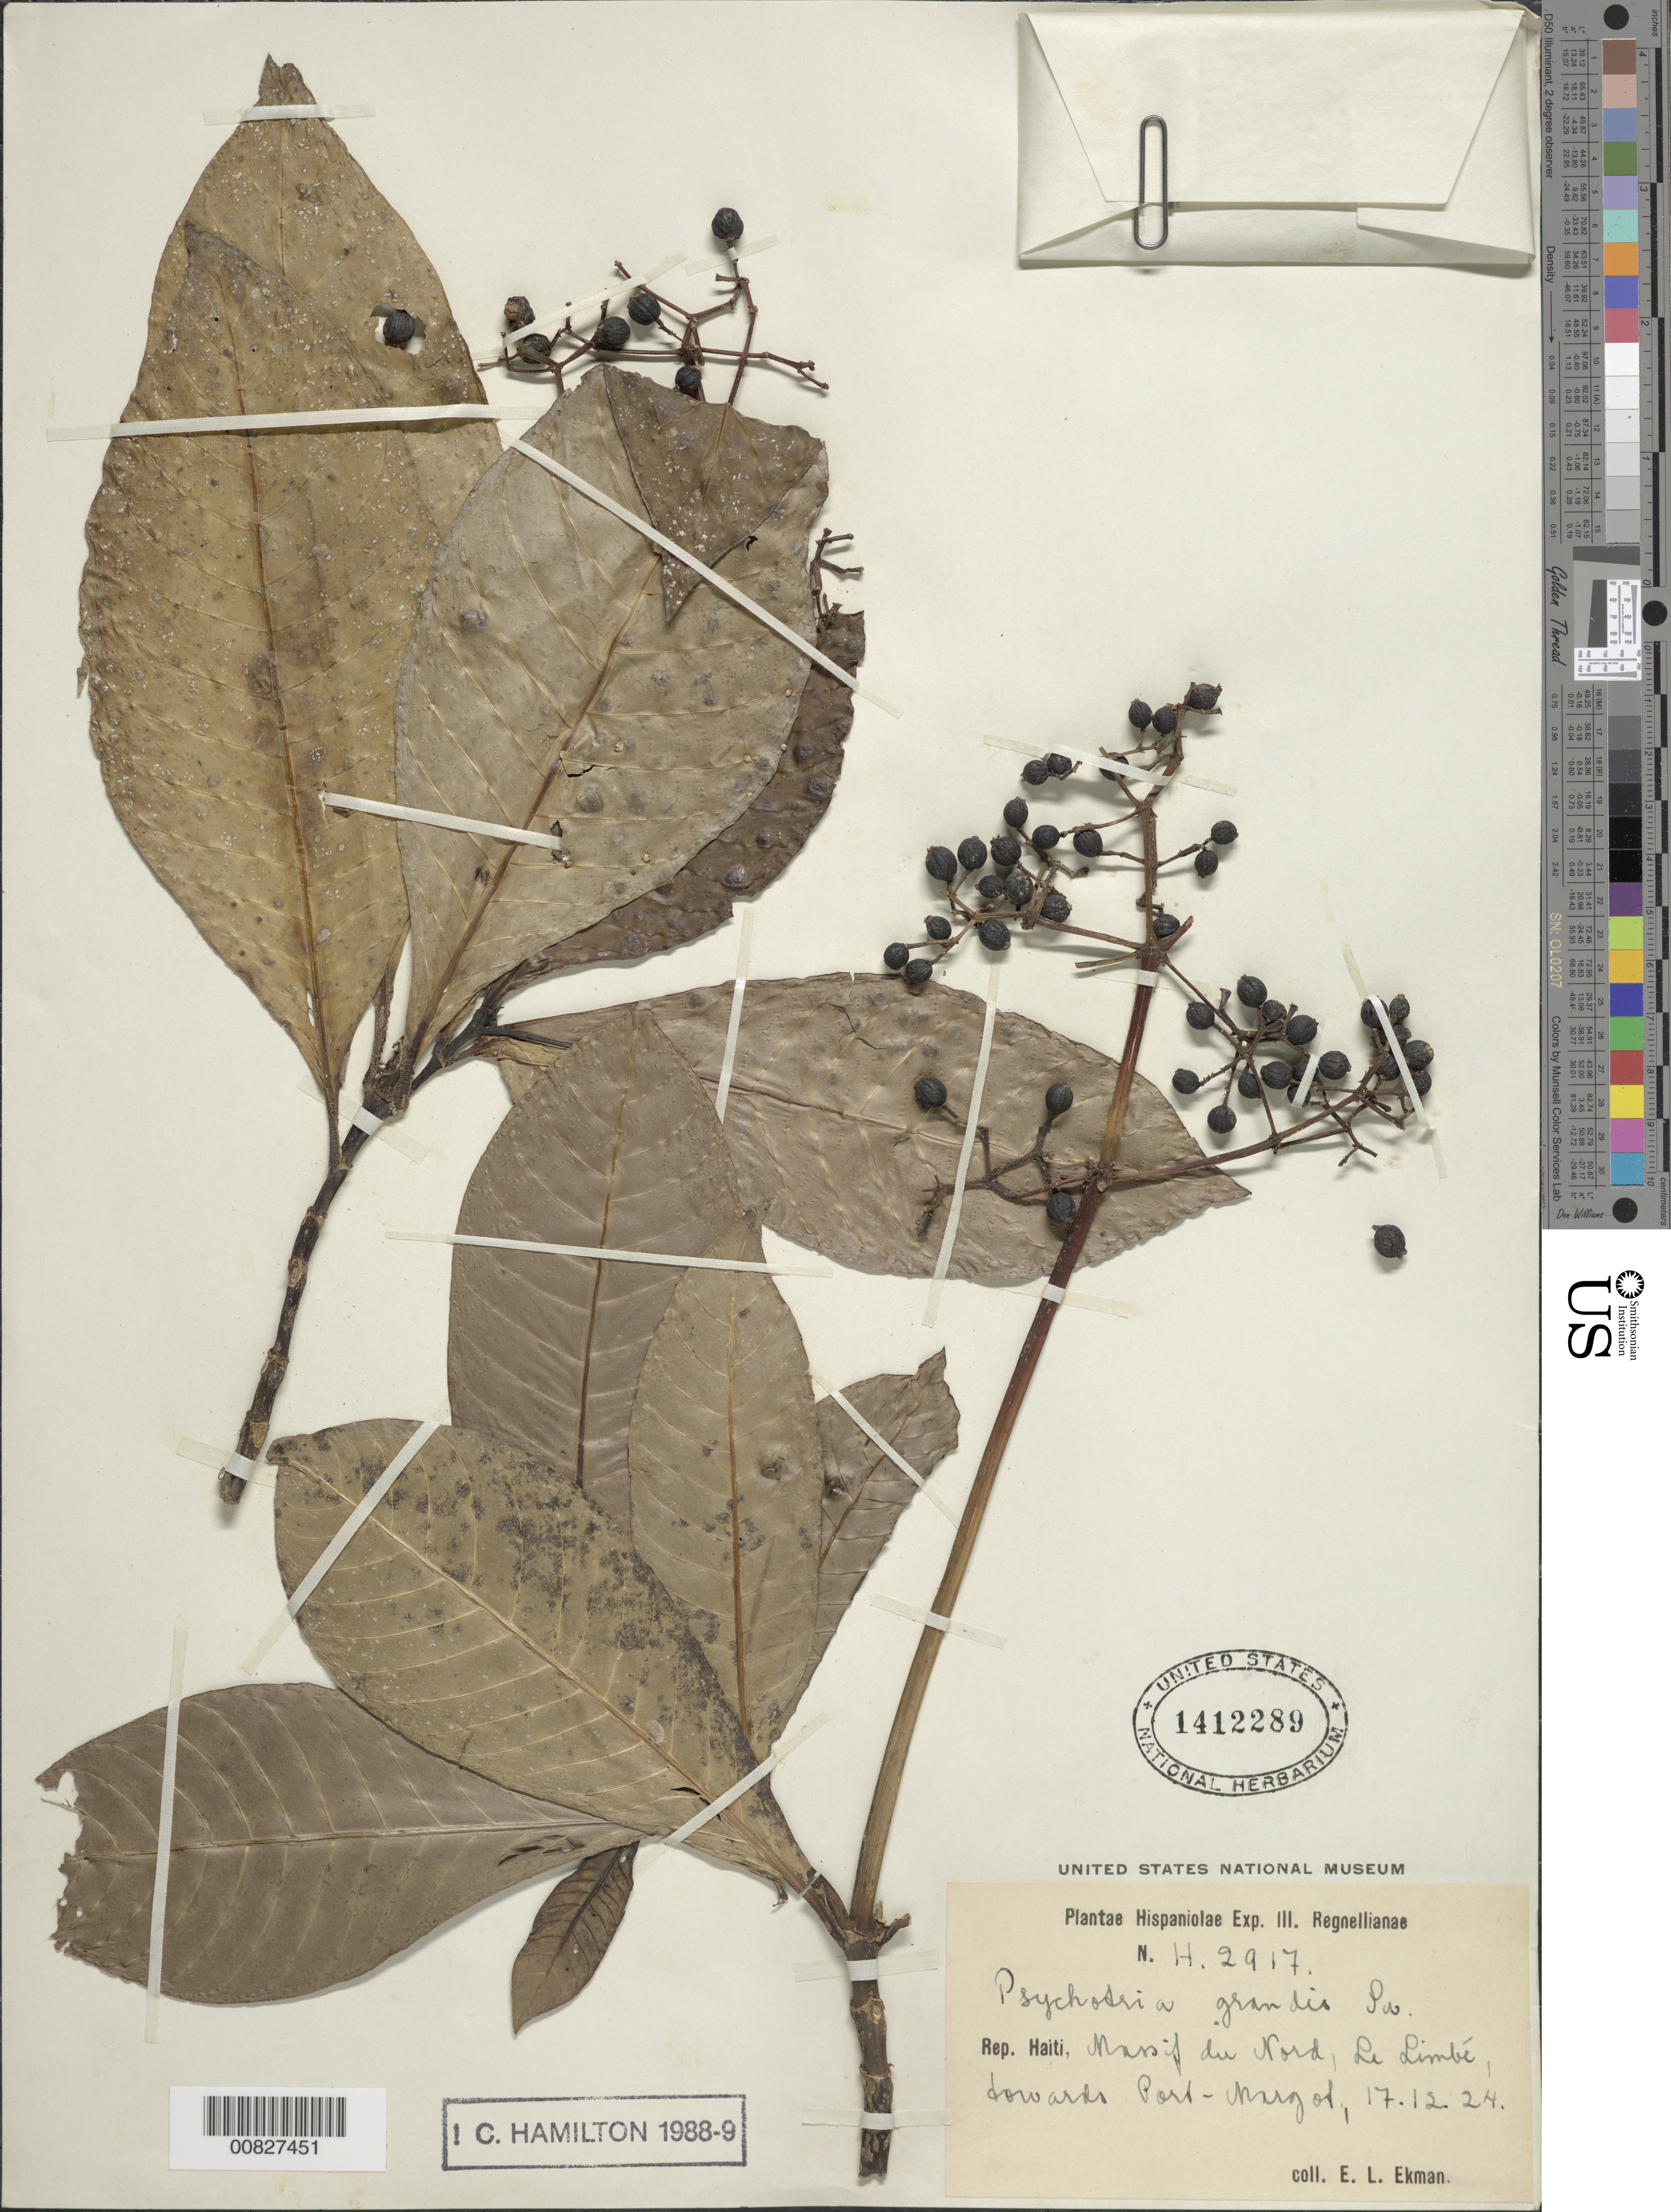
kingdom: Plantae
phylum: Tracheophyta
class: Magnoliopsida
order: Gentianales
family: Rubiaceae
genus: Psychotria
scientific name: Psychotria grandis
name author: Sw.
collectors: E. L. Ekman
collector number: H 2917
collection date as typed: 17 Dec 1924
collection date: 1924-12-17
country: Haiti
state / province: Nord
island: Hispaniola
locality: Massif du Nord, Le Limbé towards Port-Margot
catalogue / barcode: US 1412289